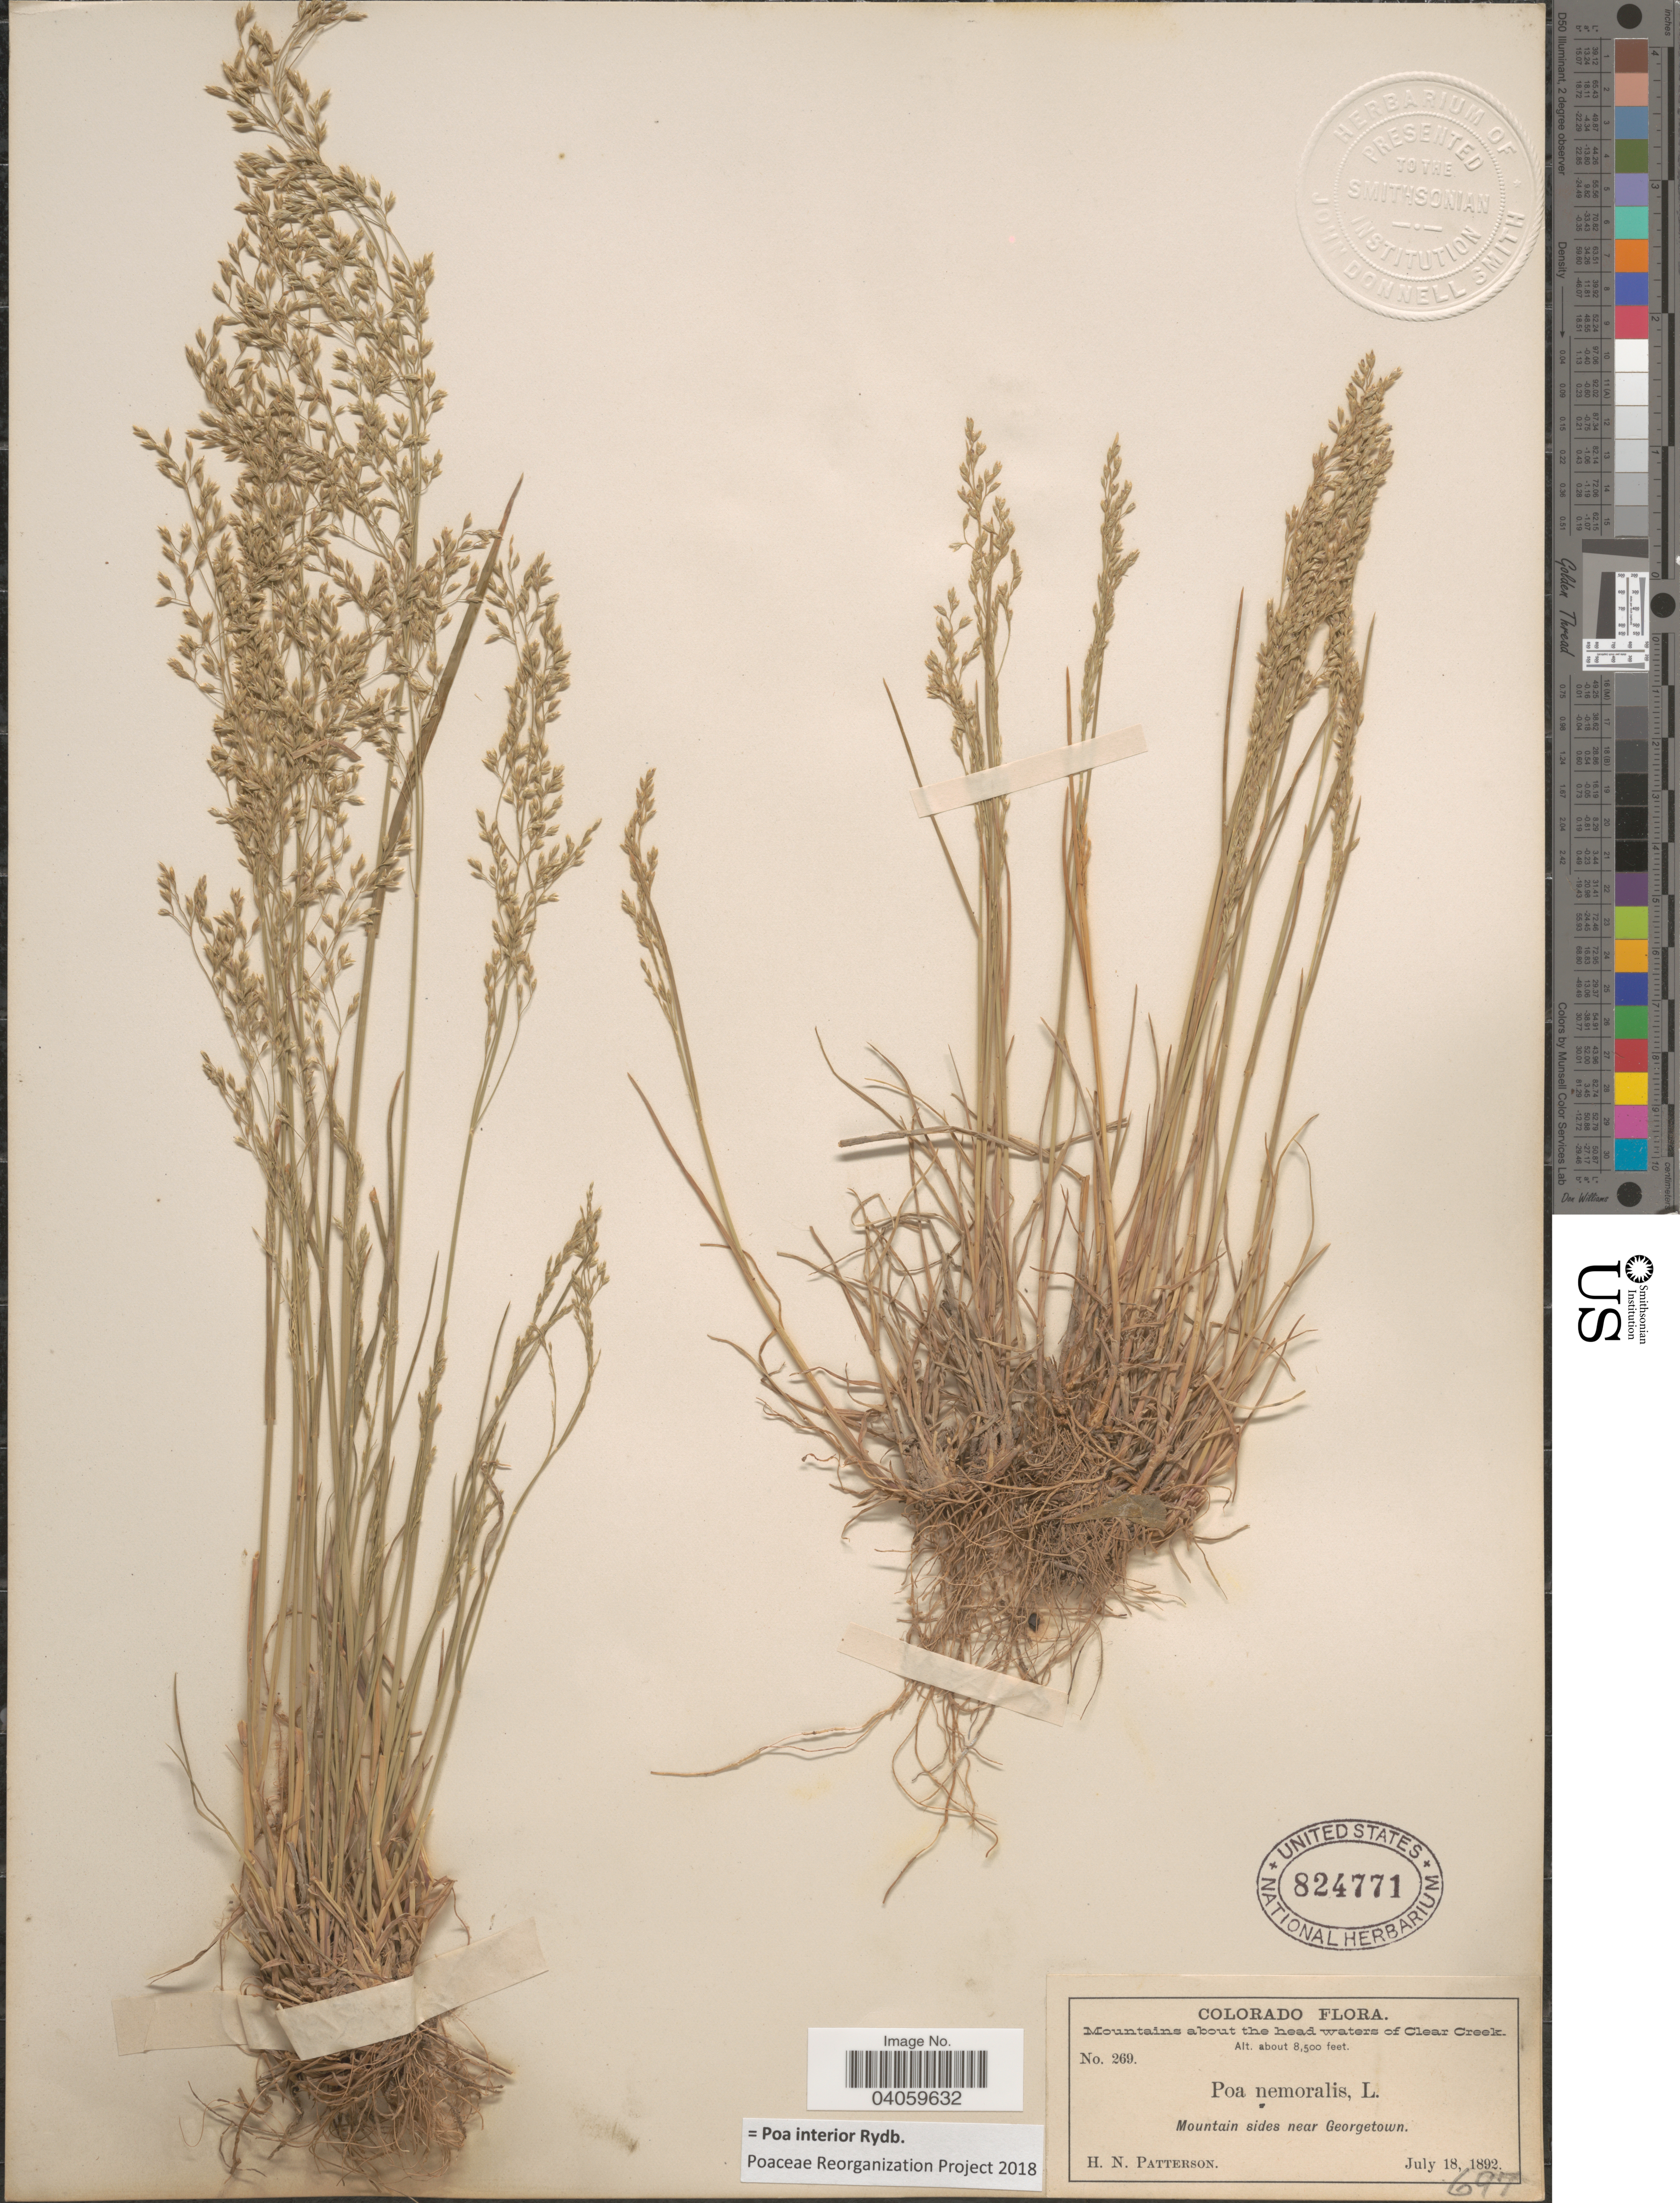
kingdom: Plantae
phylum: Tracheophyta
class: Liliopsida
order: Poales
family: Poaceae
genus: Poa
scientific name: Poa interior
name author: Rydb.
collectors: H. N. Patterson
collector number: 269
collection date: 1892-07-18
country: United States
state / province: Colorado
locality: Mountains about the head waters of Clear Creek. Mountain sides near Georgetown.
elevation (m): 2591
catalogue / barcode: US 824771